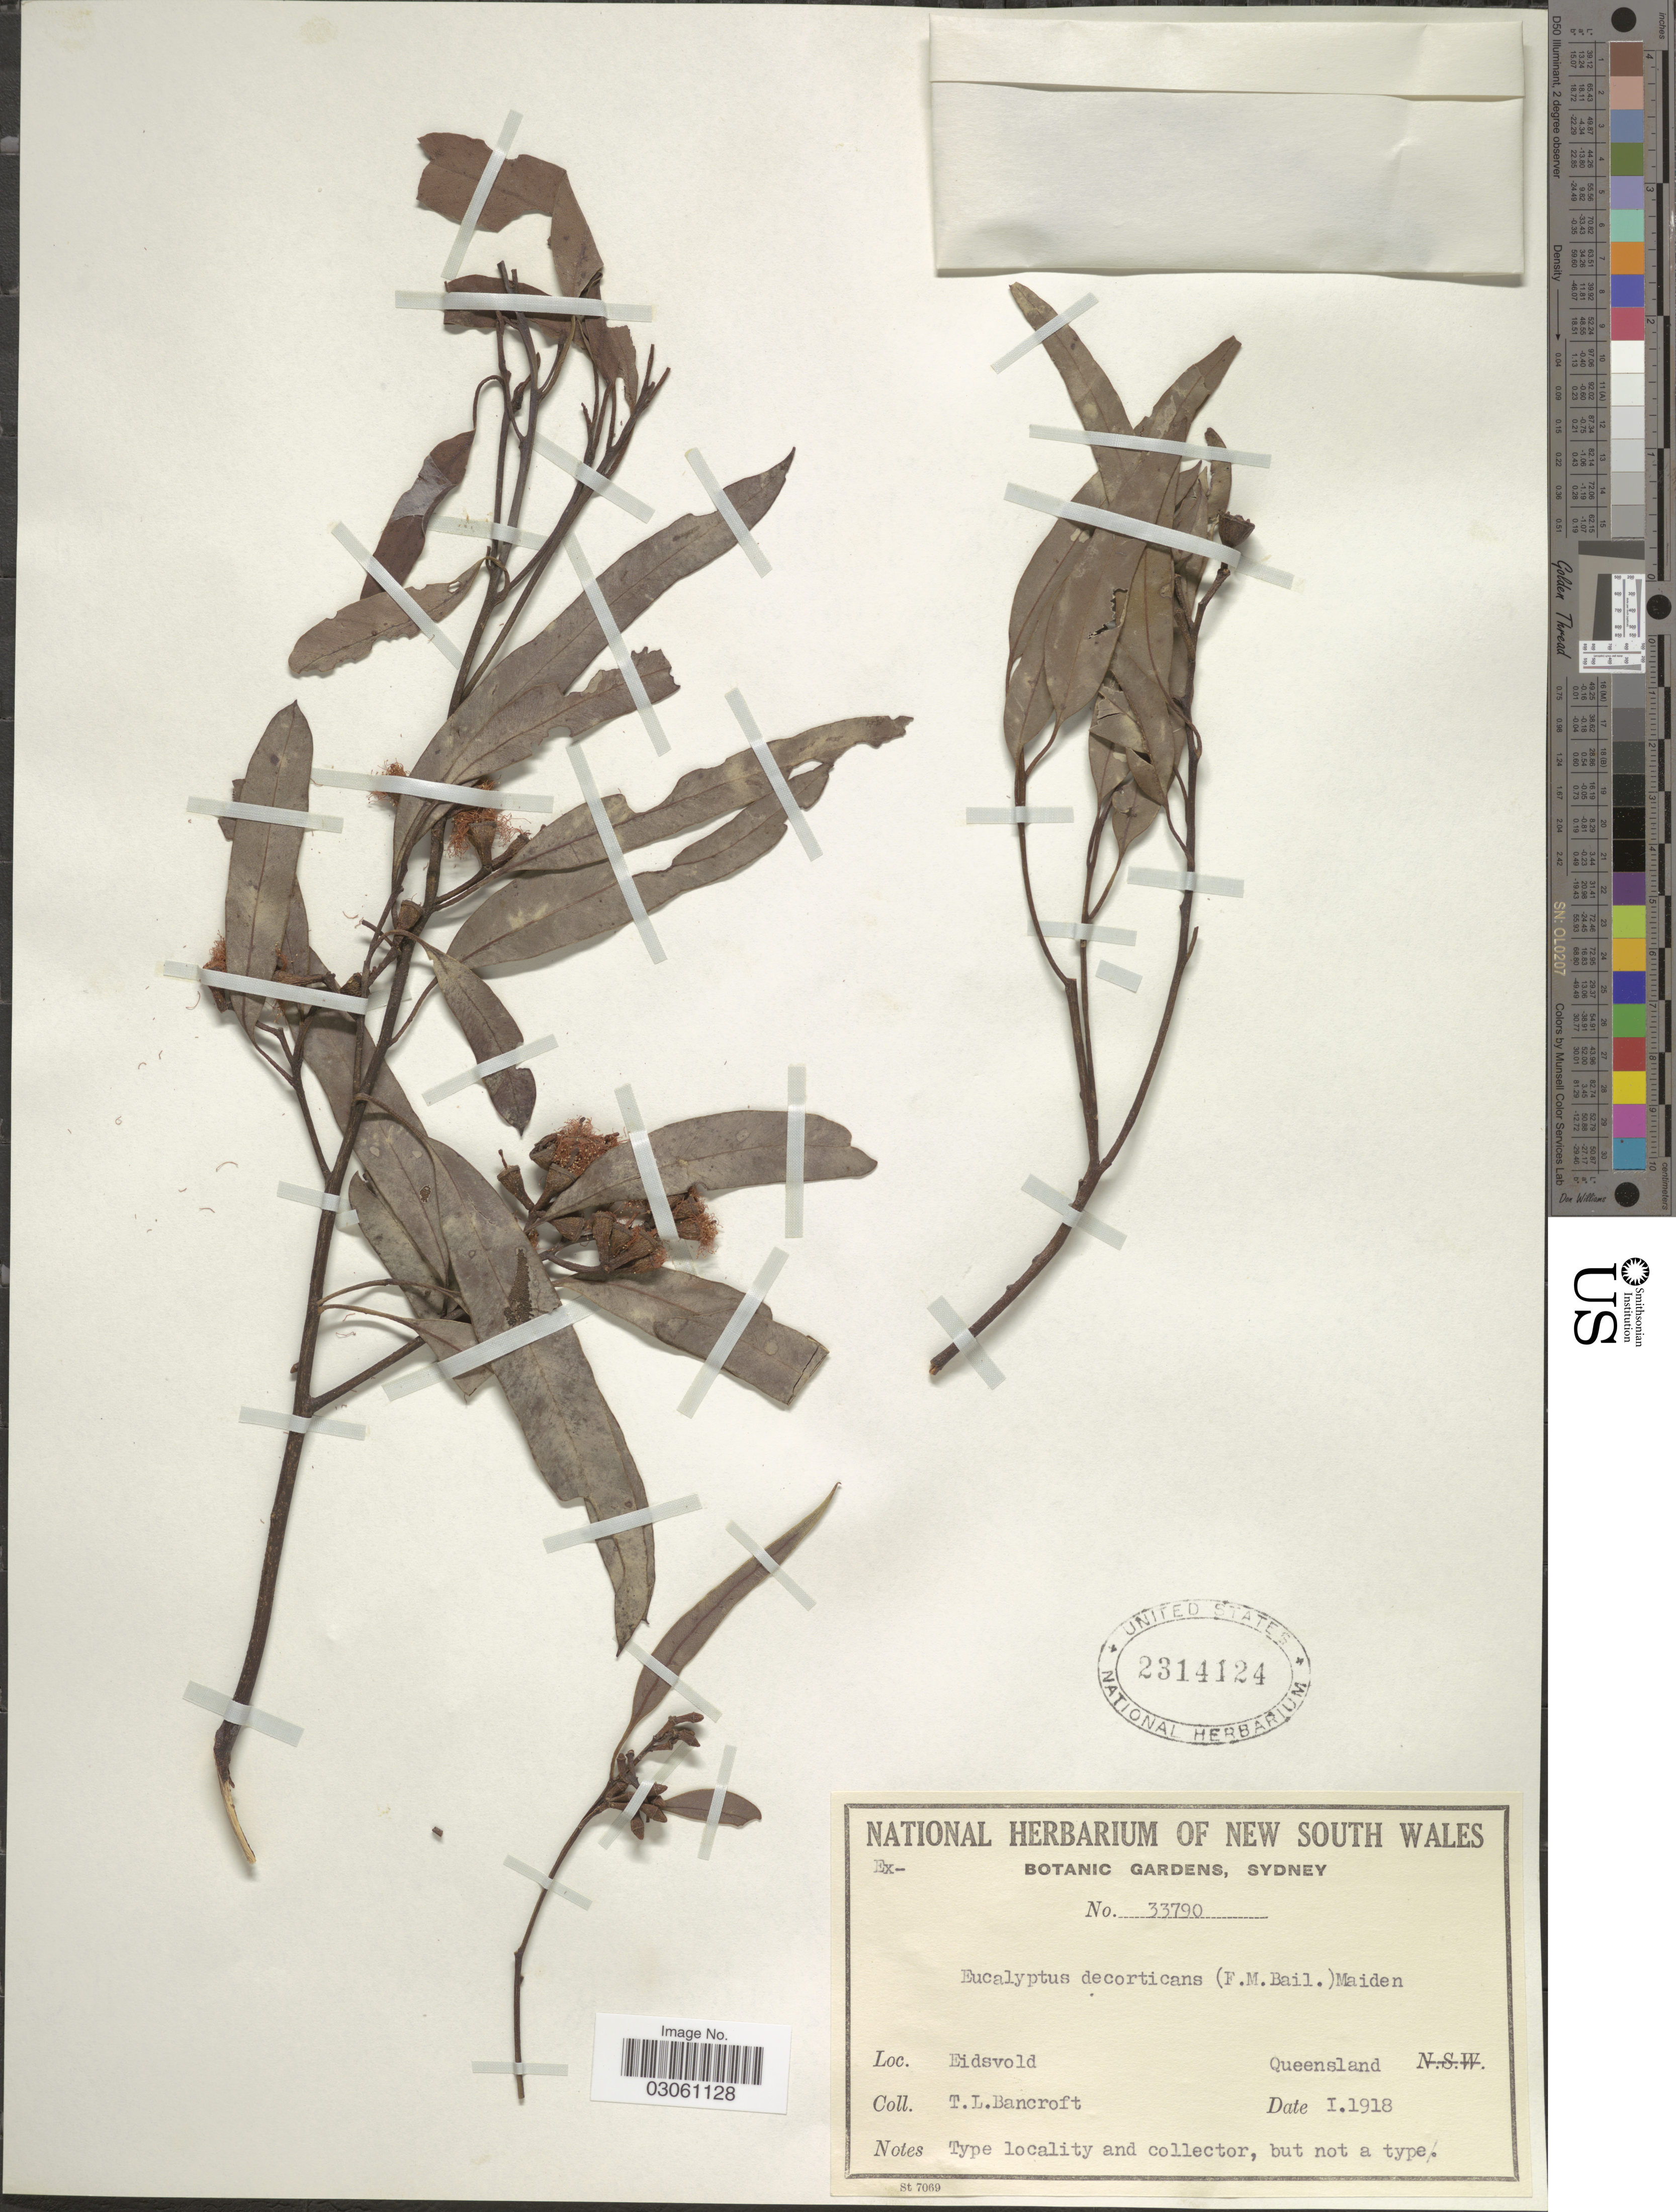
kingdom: Plantae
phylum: Tracheophyta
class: Magnoliopsida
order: Myrtales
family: Myrtaceae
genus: Eucalyptus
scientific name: Eucalyptus decorticans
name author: (F.M. Bailey) Maiden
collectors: T. Blancroft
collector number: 33790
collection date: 1918-01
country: Australia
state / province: Queensland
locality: Eidsvold.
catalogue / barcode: US 2314124